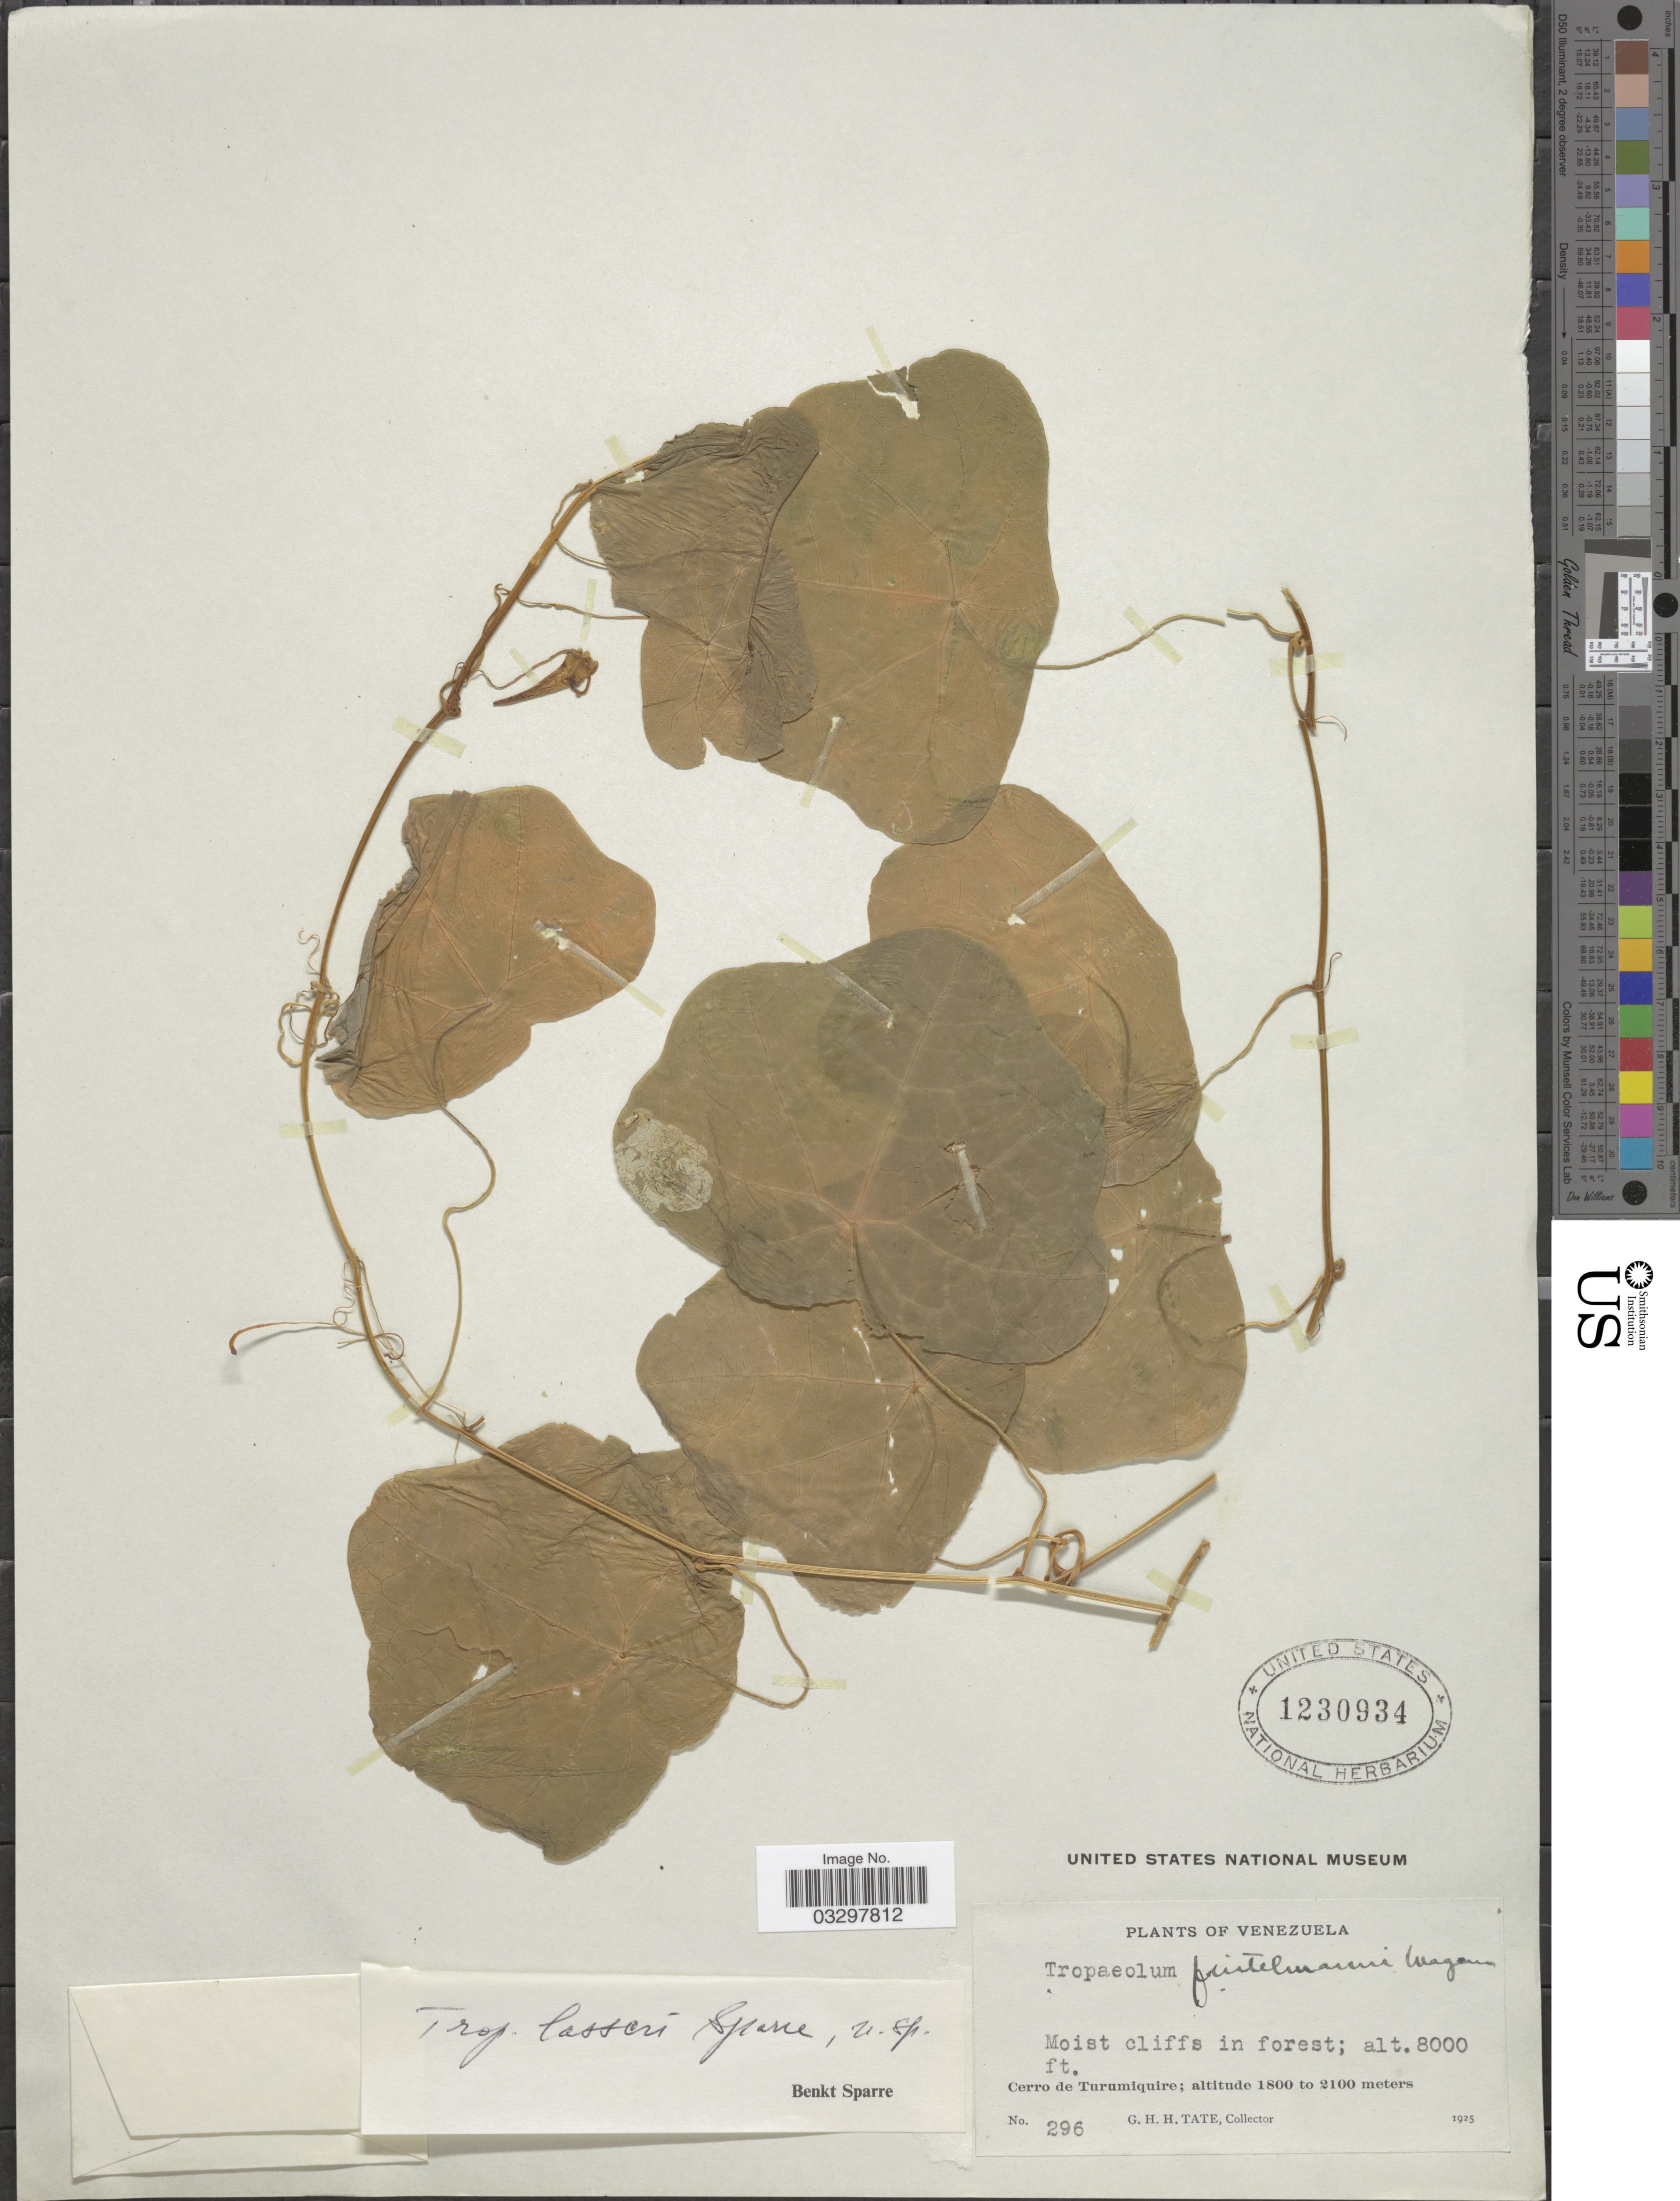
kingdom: Plantae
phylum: Tracheophyta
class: Magnoliopsida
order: Brassicales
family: Tropaeolaceae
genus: Tropaeolum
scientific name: Tropaeolum lasseri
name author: Sparre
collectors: G. H. H.Tate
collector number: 296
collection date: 1925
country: Venezuela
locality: Cerro de Turumiquire.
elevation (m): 2438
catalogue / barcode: US 1230934